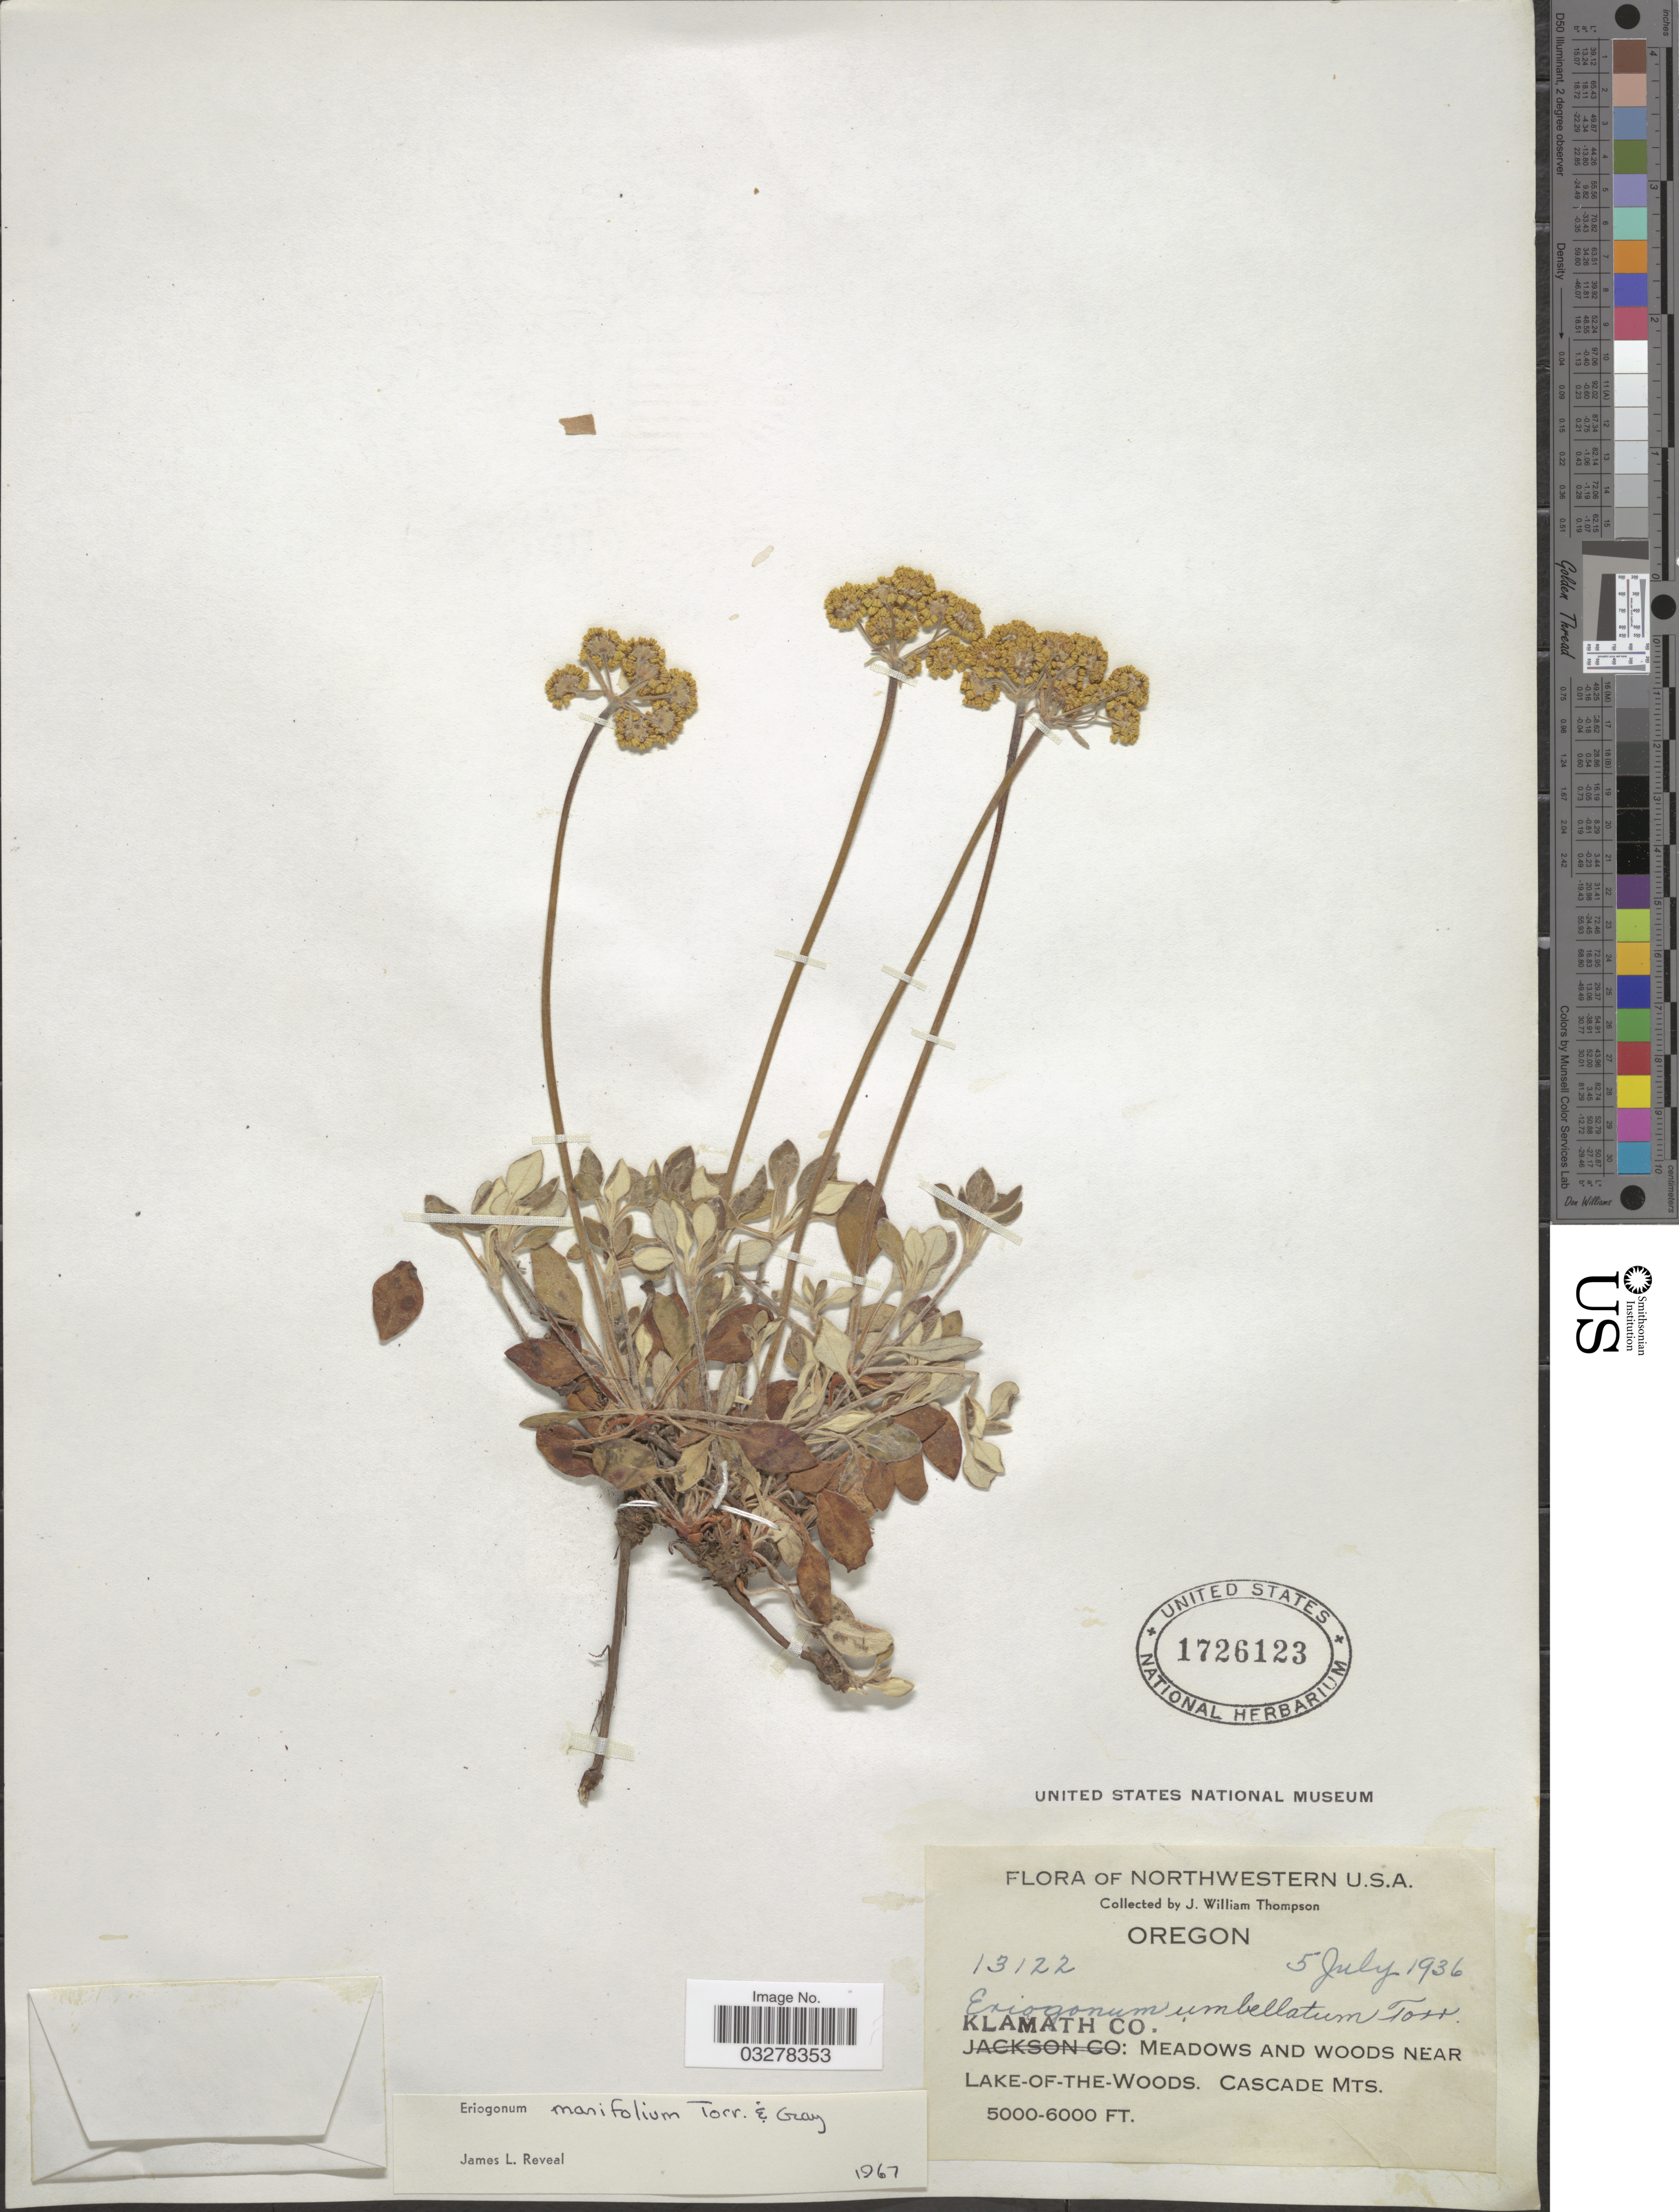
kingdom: Plantae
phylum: Tracheophyta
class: Magnoliopsida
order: Caryophyllales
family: Polygonaceae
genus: Eriogonum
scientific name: Eriogonum marifolium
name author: Torr. & A. Gray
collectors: J. W. Thompson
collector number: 13122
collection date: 1936-07-05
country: United States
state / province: Oregon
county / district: Klamath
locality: Northwestern U.S.A. Klamath Co.: meadows and woods near Lake-of-the-Woods. Cascade Mts.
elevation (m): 1524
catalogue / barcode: US 1726123